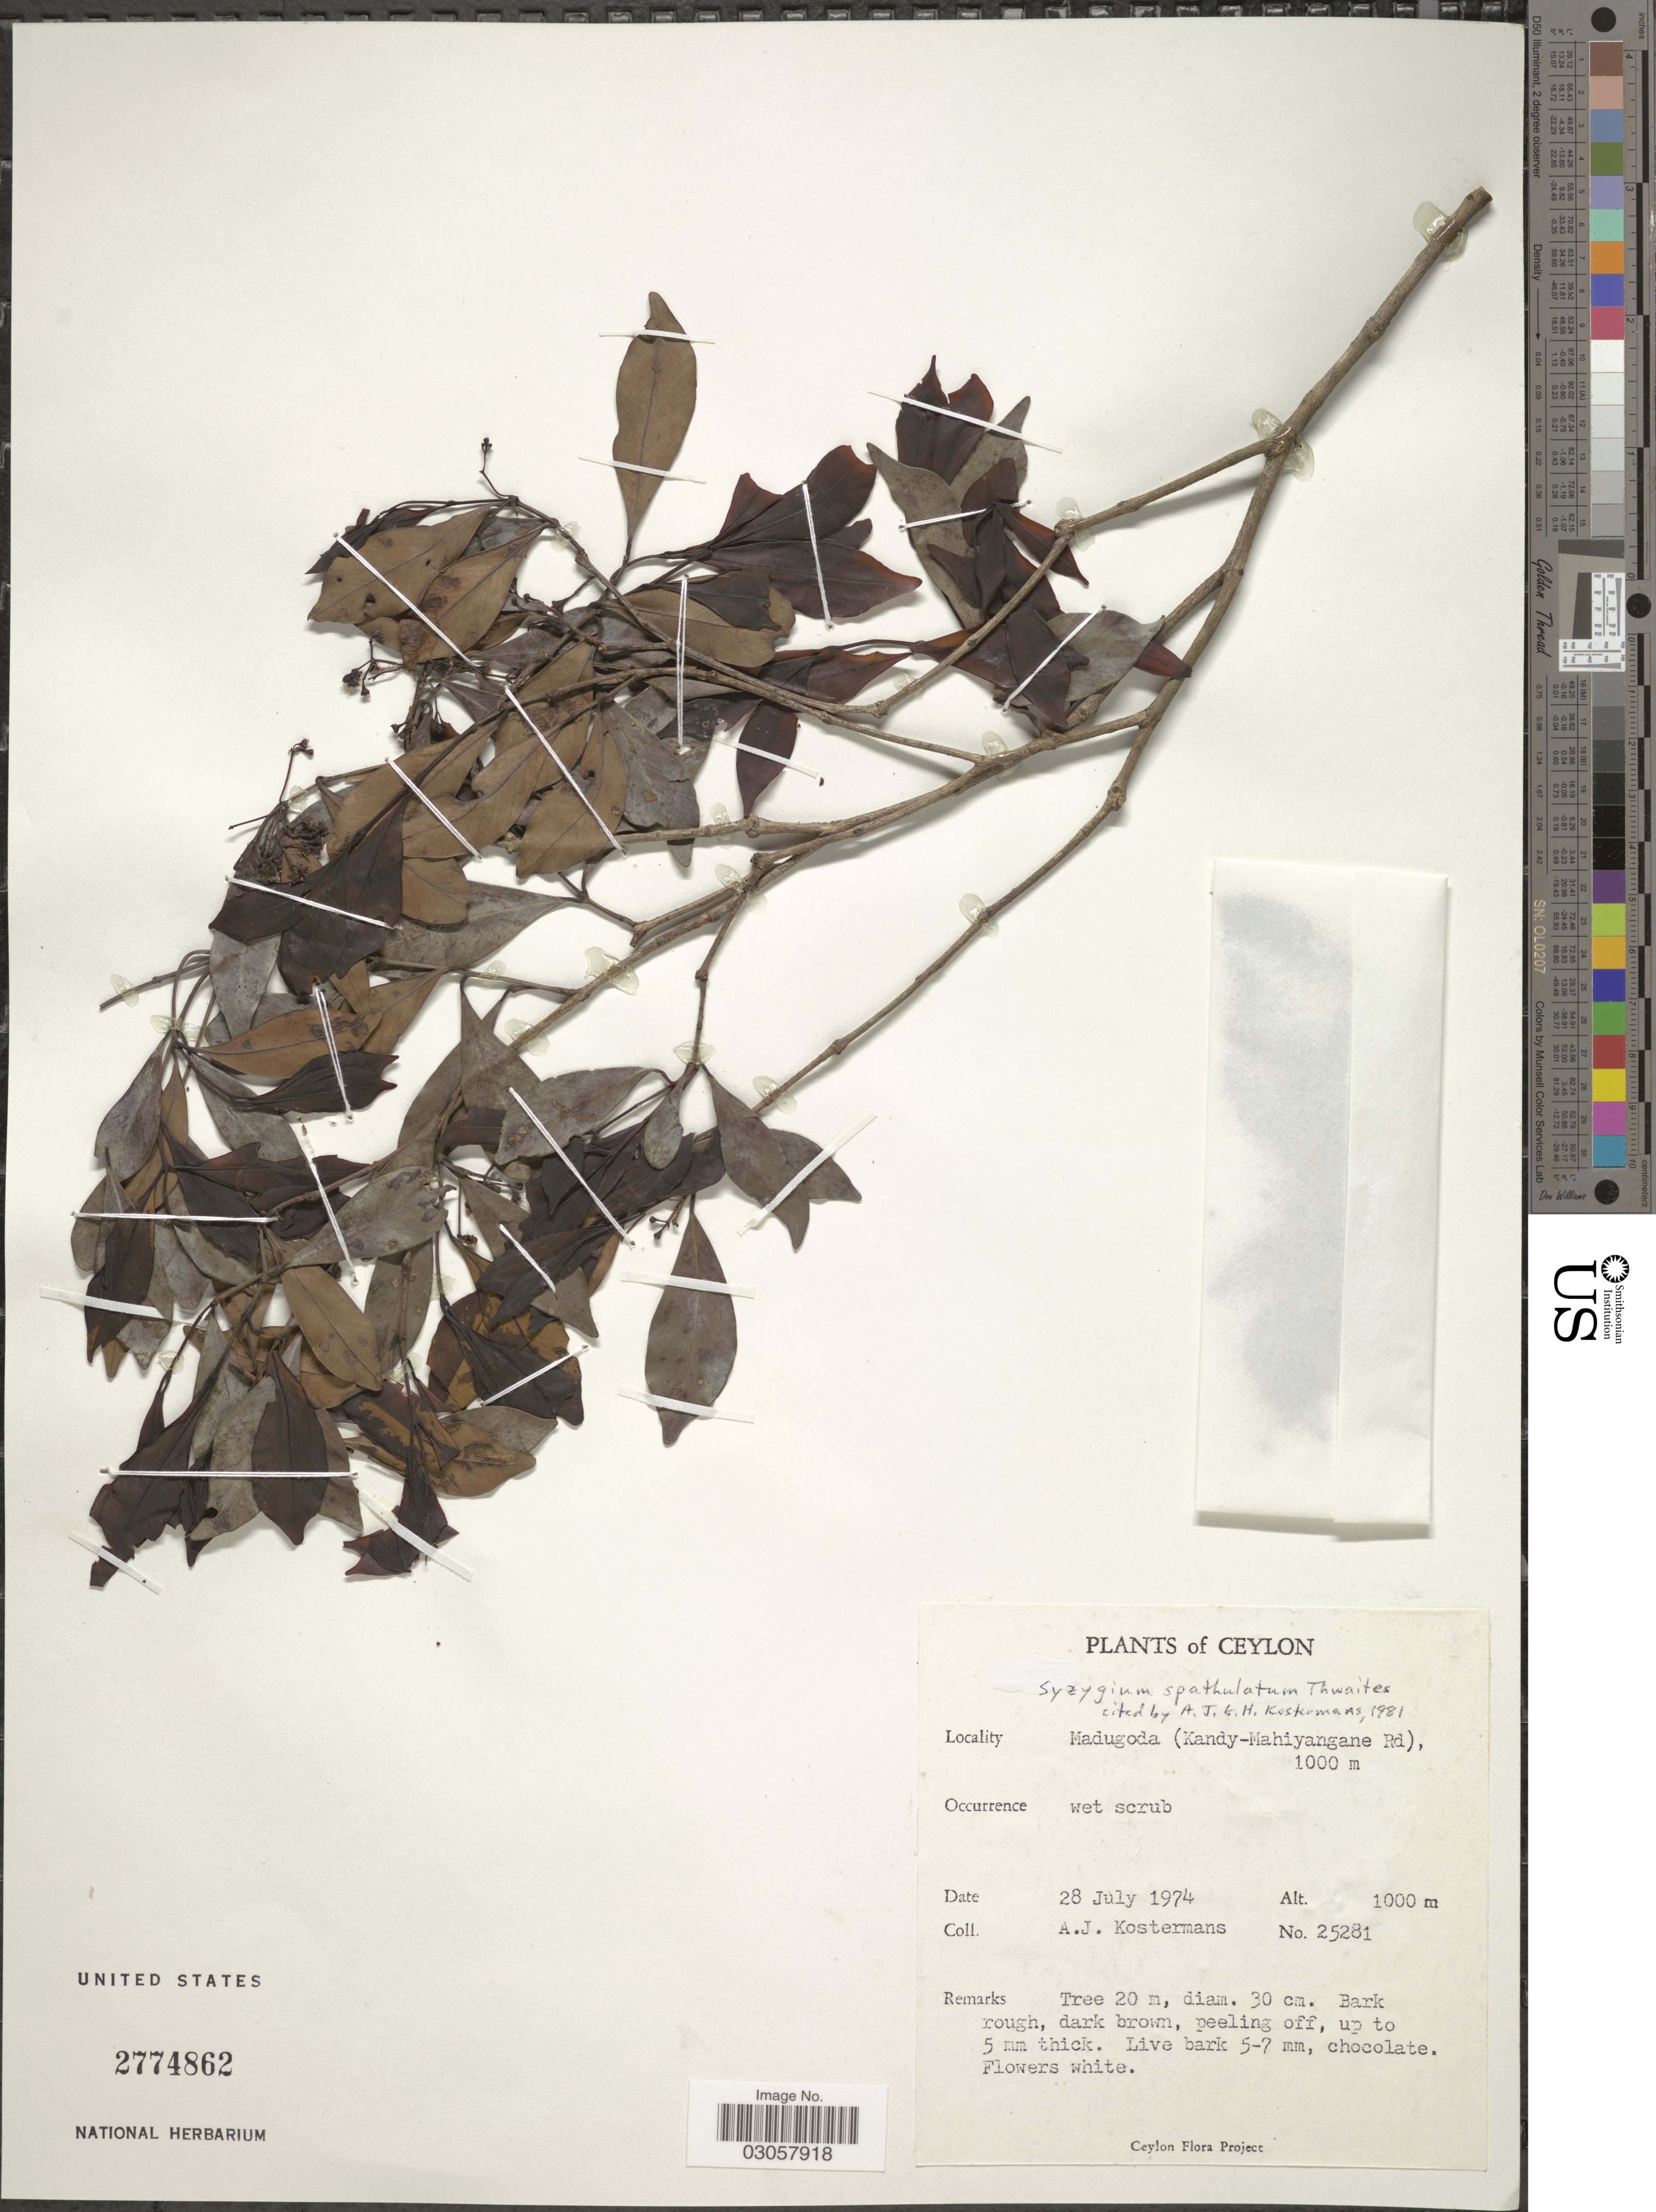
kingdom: Plantae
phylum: Tracheophyta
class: Magnoliopsida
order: Myrtales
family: Myrtaceae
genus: Syzygium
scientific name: Syzygium spathulatum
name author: Thwaites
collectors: A. J. G. Kostermans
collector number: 25281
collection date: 1974-07-28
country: Sri Lanka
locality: Ceylon. Madugoda (Kandy-Mahiyangane Rd).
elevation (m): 1000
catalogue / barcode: US 2774862